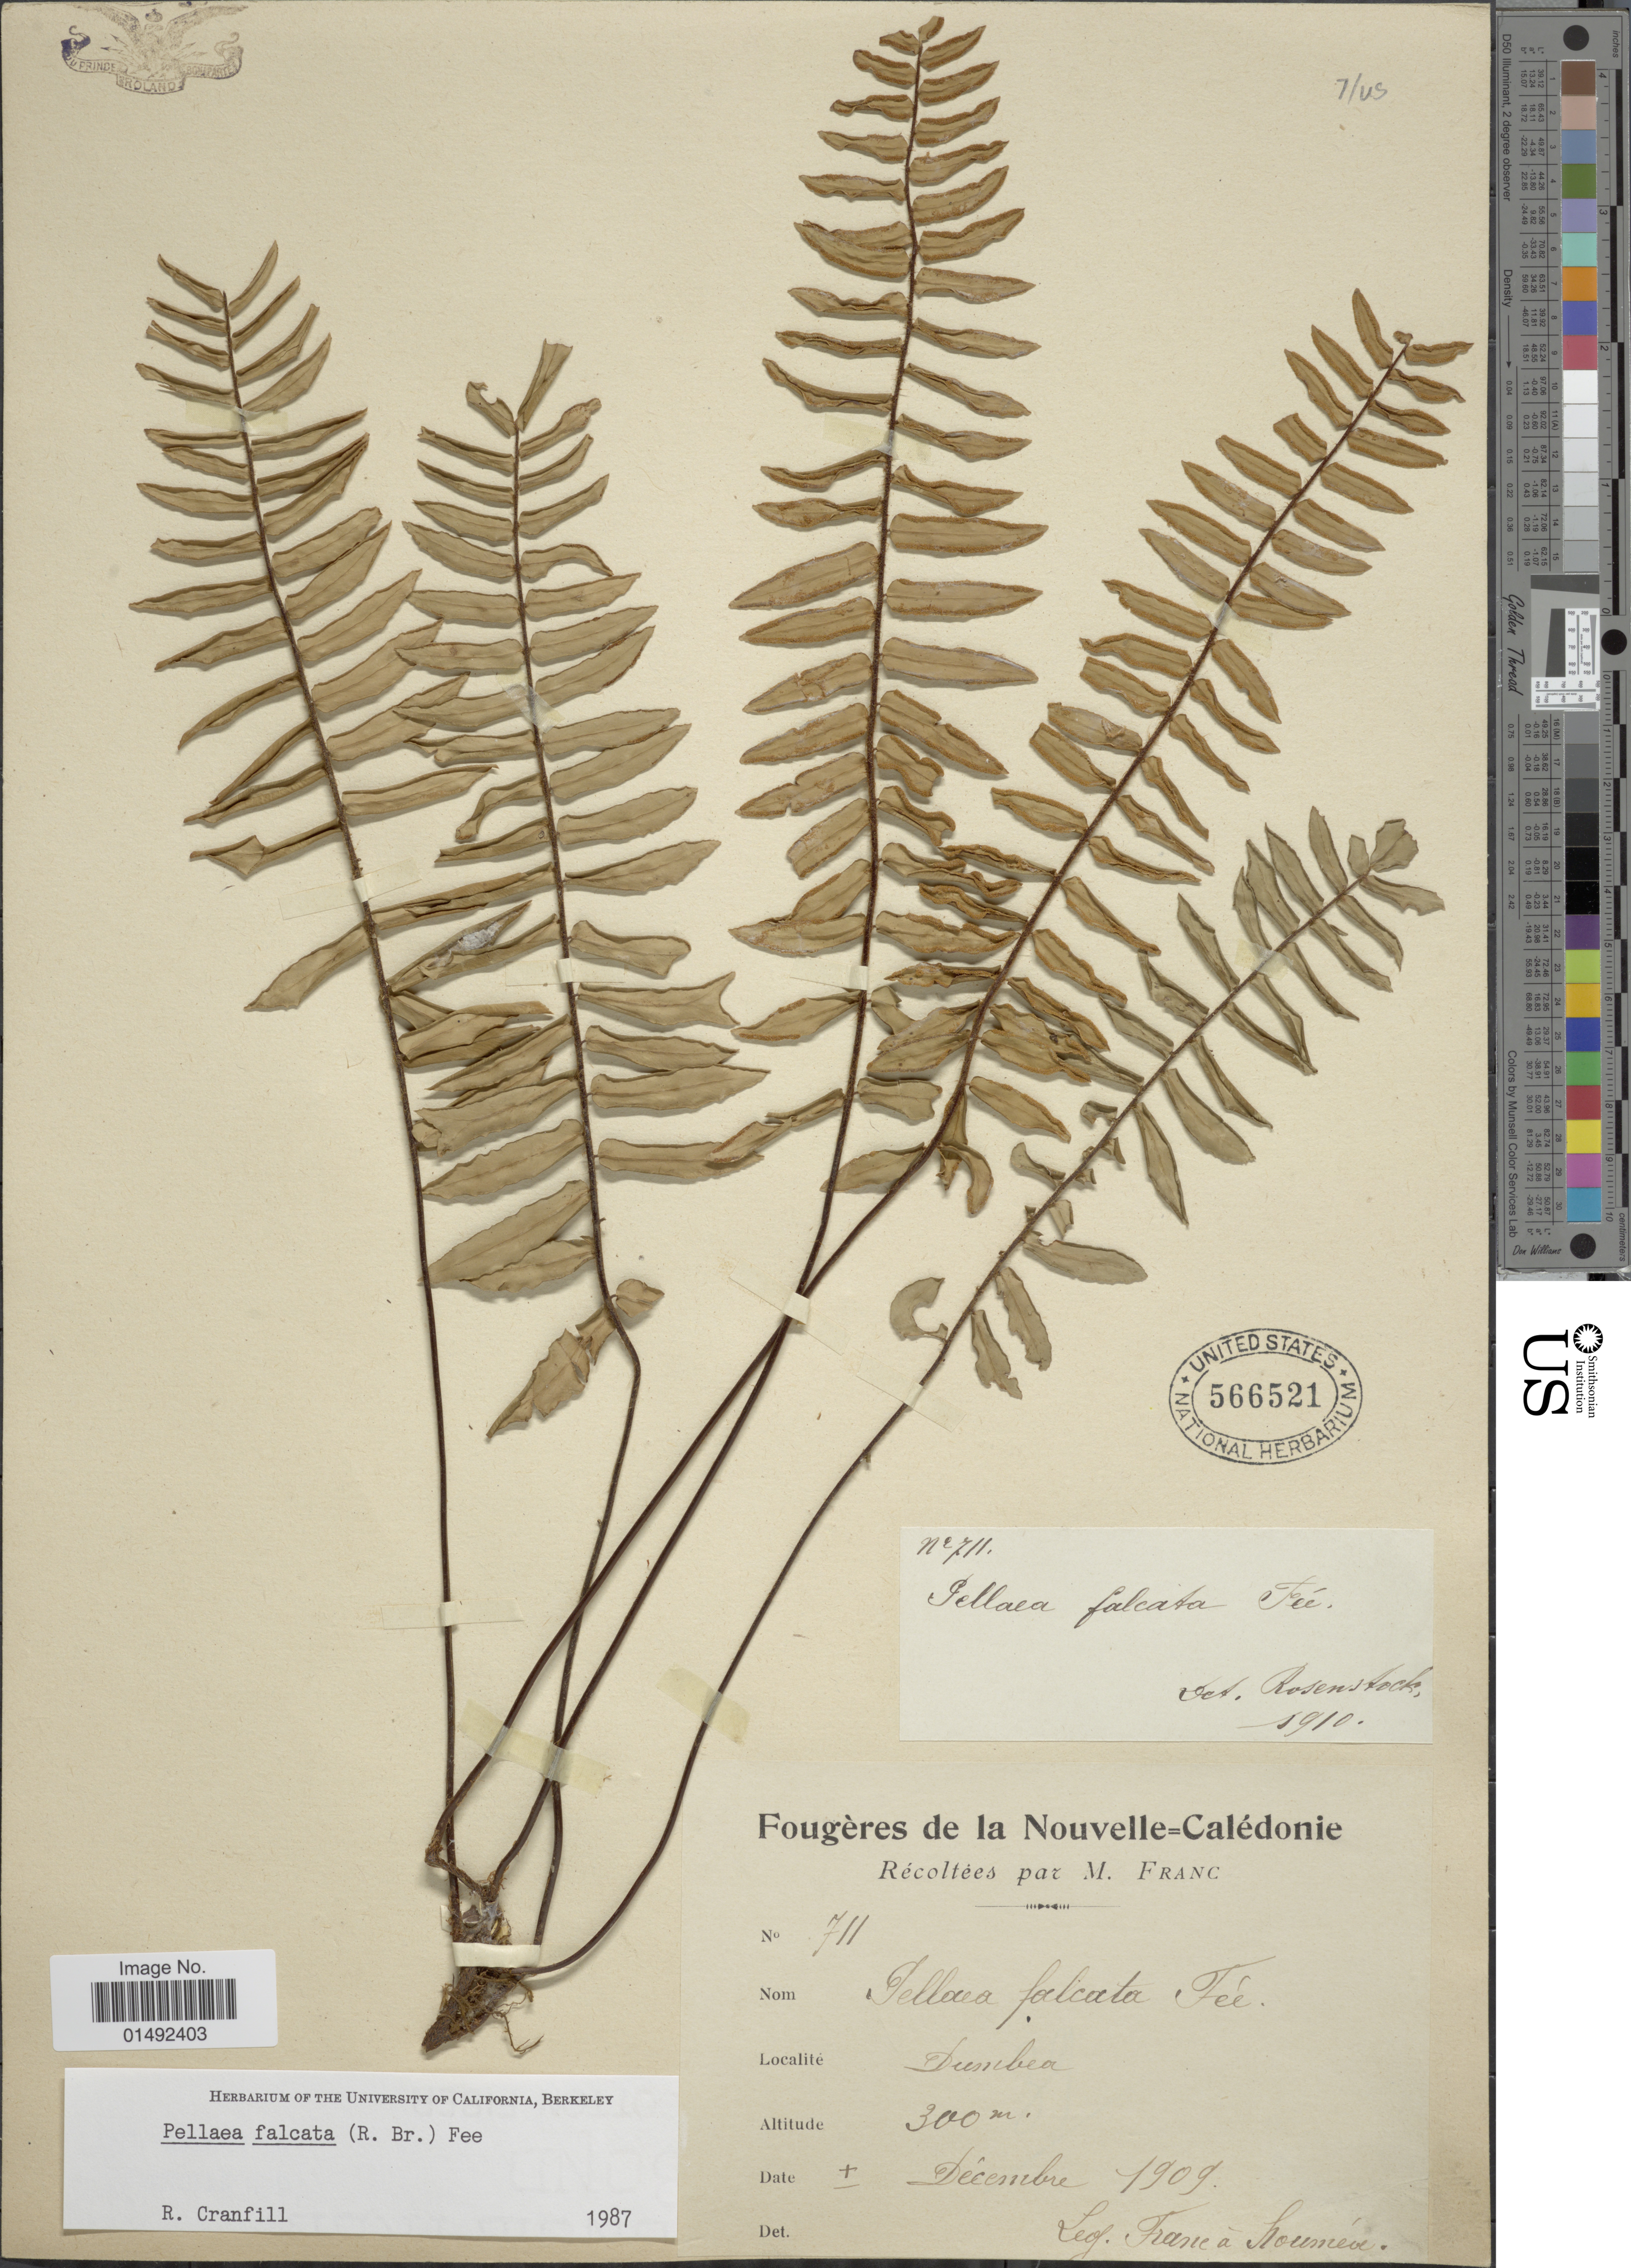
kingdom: Plantae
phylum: Tracheophyta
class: Polypodiopsida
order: Polypodiales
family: Pteridaceae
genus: Pellaea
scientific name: Pellaea falcata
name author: Fée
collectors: Franc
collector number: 711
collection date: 1909-12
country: New Caledonia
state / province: South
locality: Dumbéa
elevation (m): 300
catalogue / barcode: US 566521